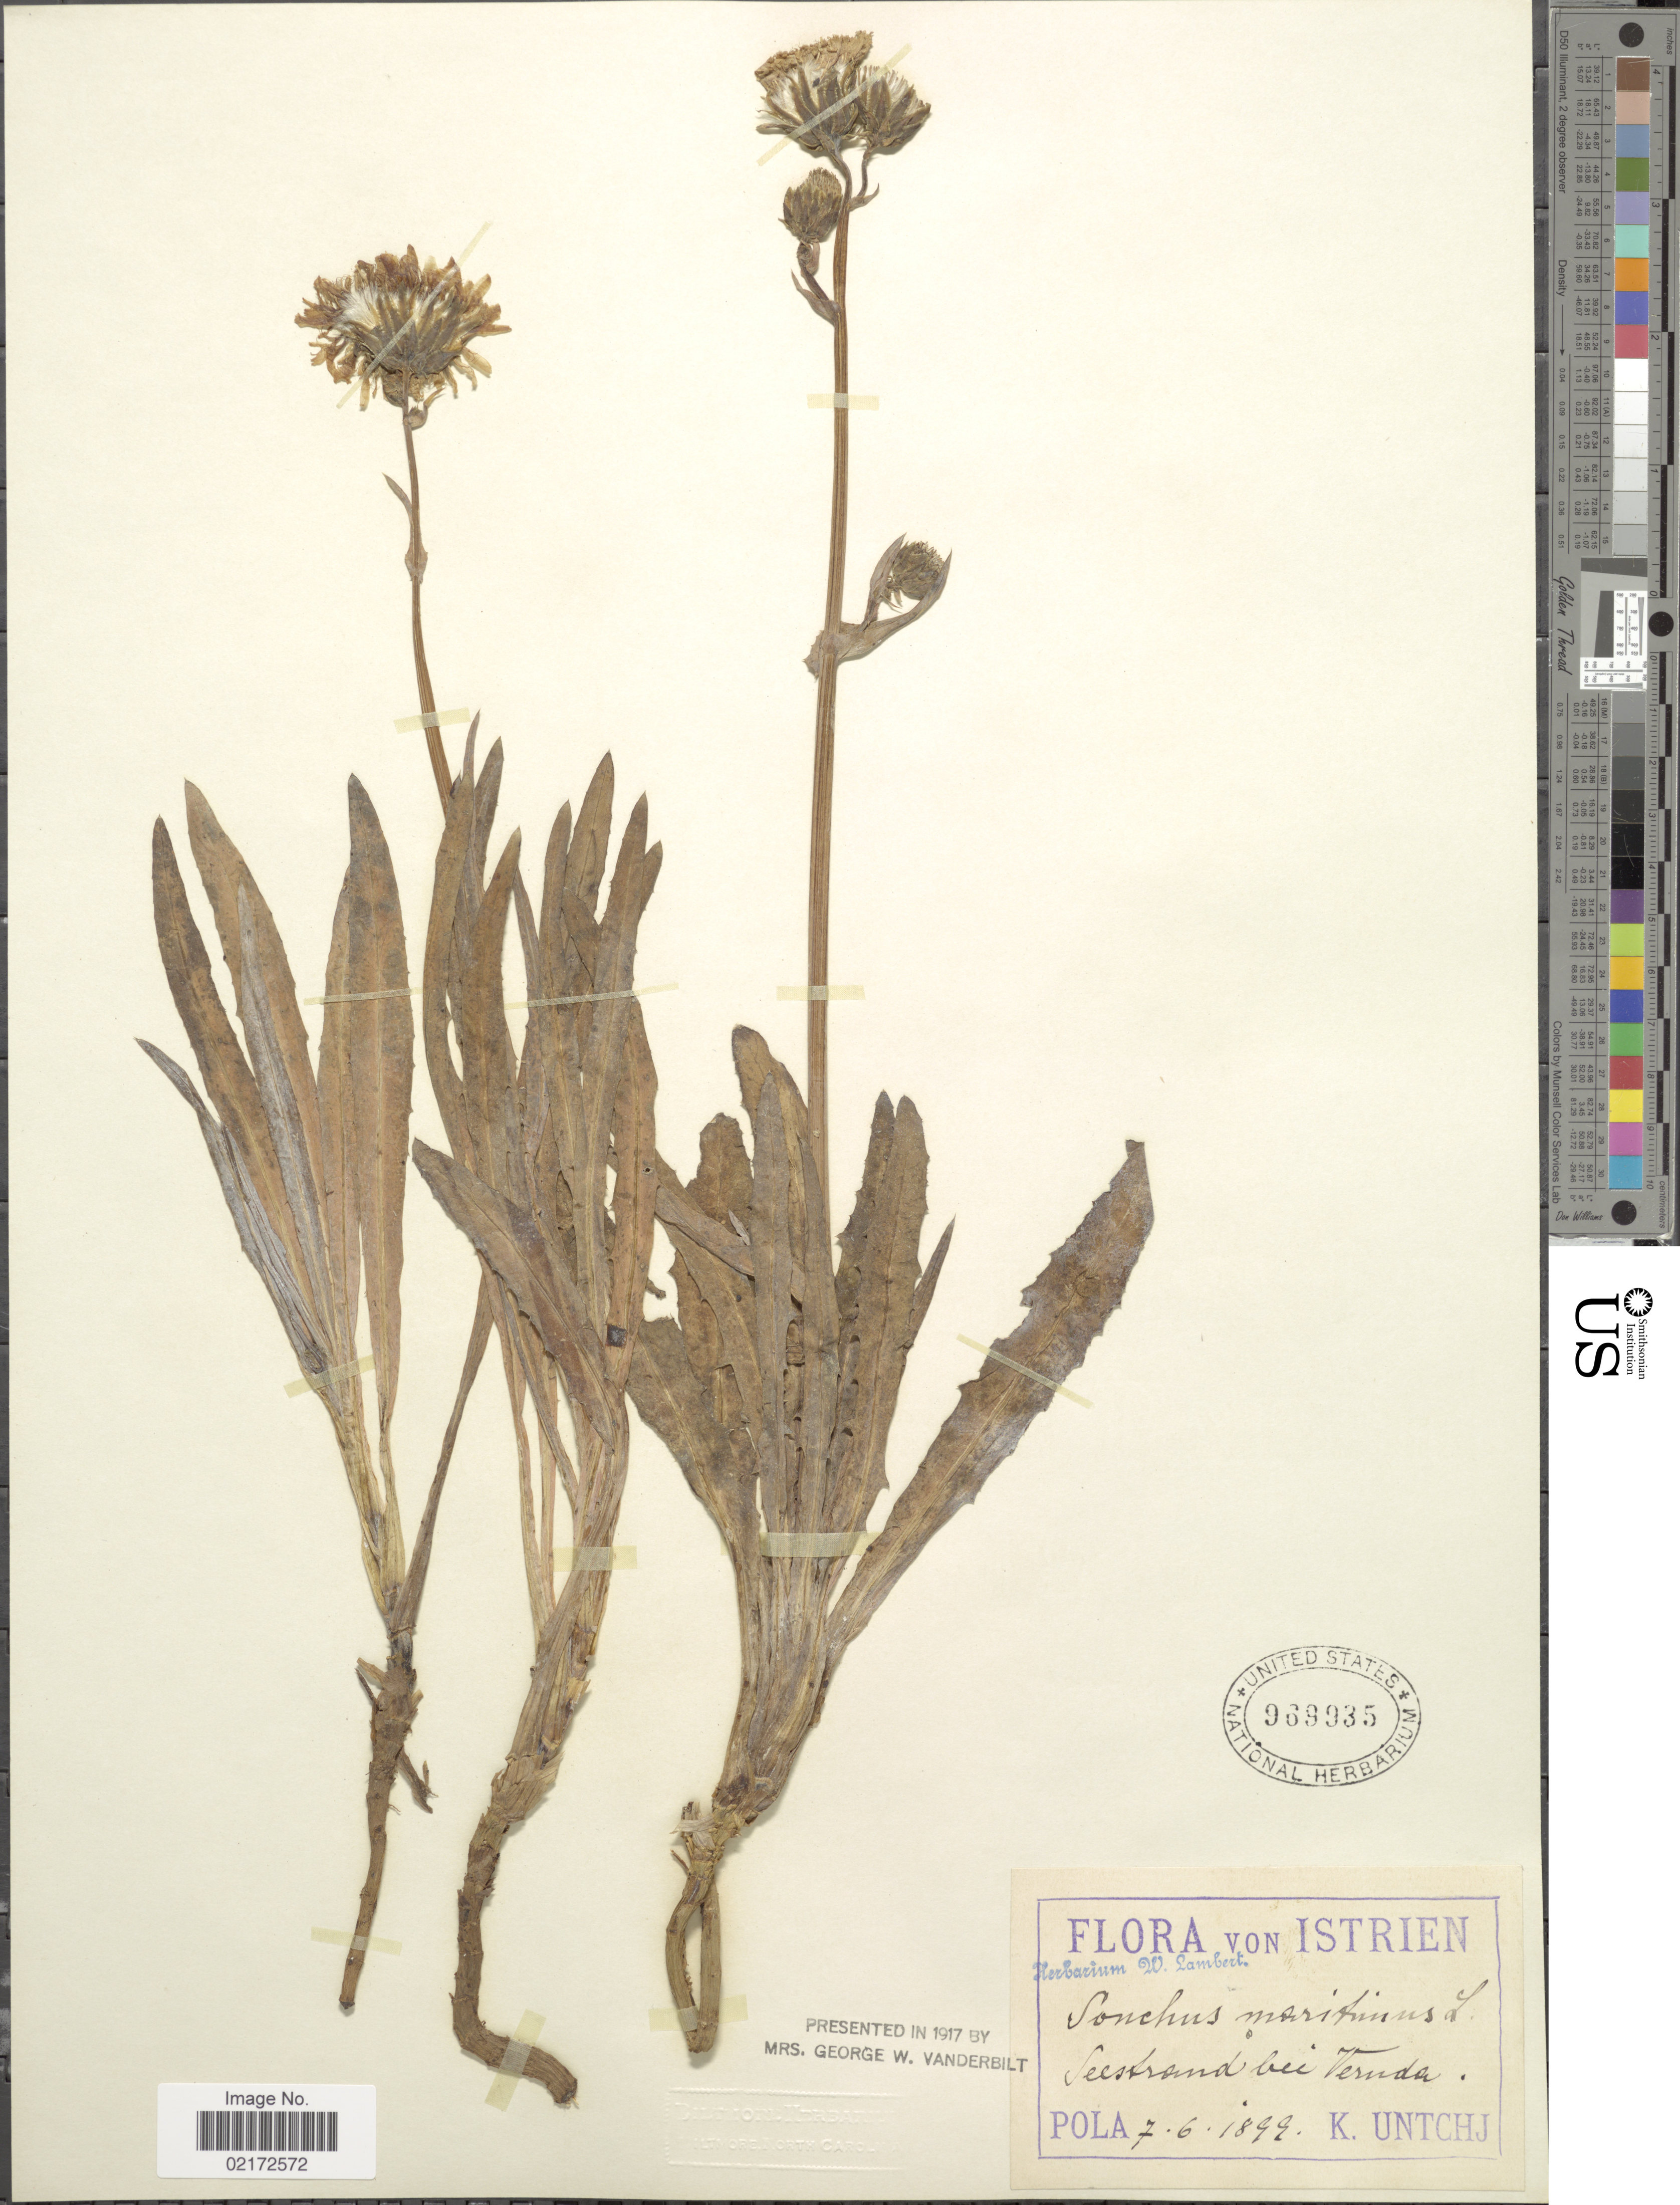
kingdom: Plantae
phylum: Tracheophyta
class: Magnoliopsida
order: Asterales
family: Asteraceae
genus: Sonchus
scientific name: Sonchus maritimus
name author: L.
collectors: K. Untchj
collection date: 1899-06-07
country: Croatia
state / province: Istria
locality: Istrien. Seestrand bei Vernda. Pola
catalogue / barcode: US 969935